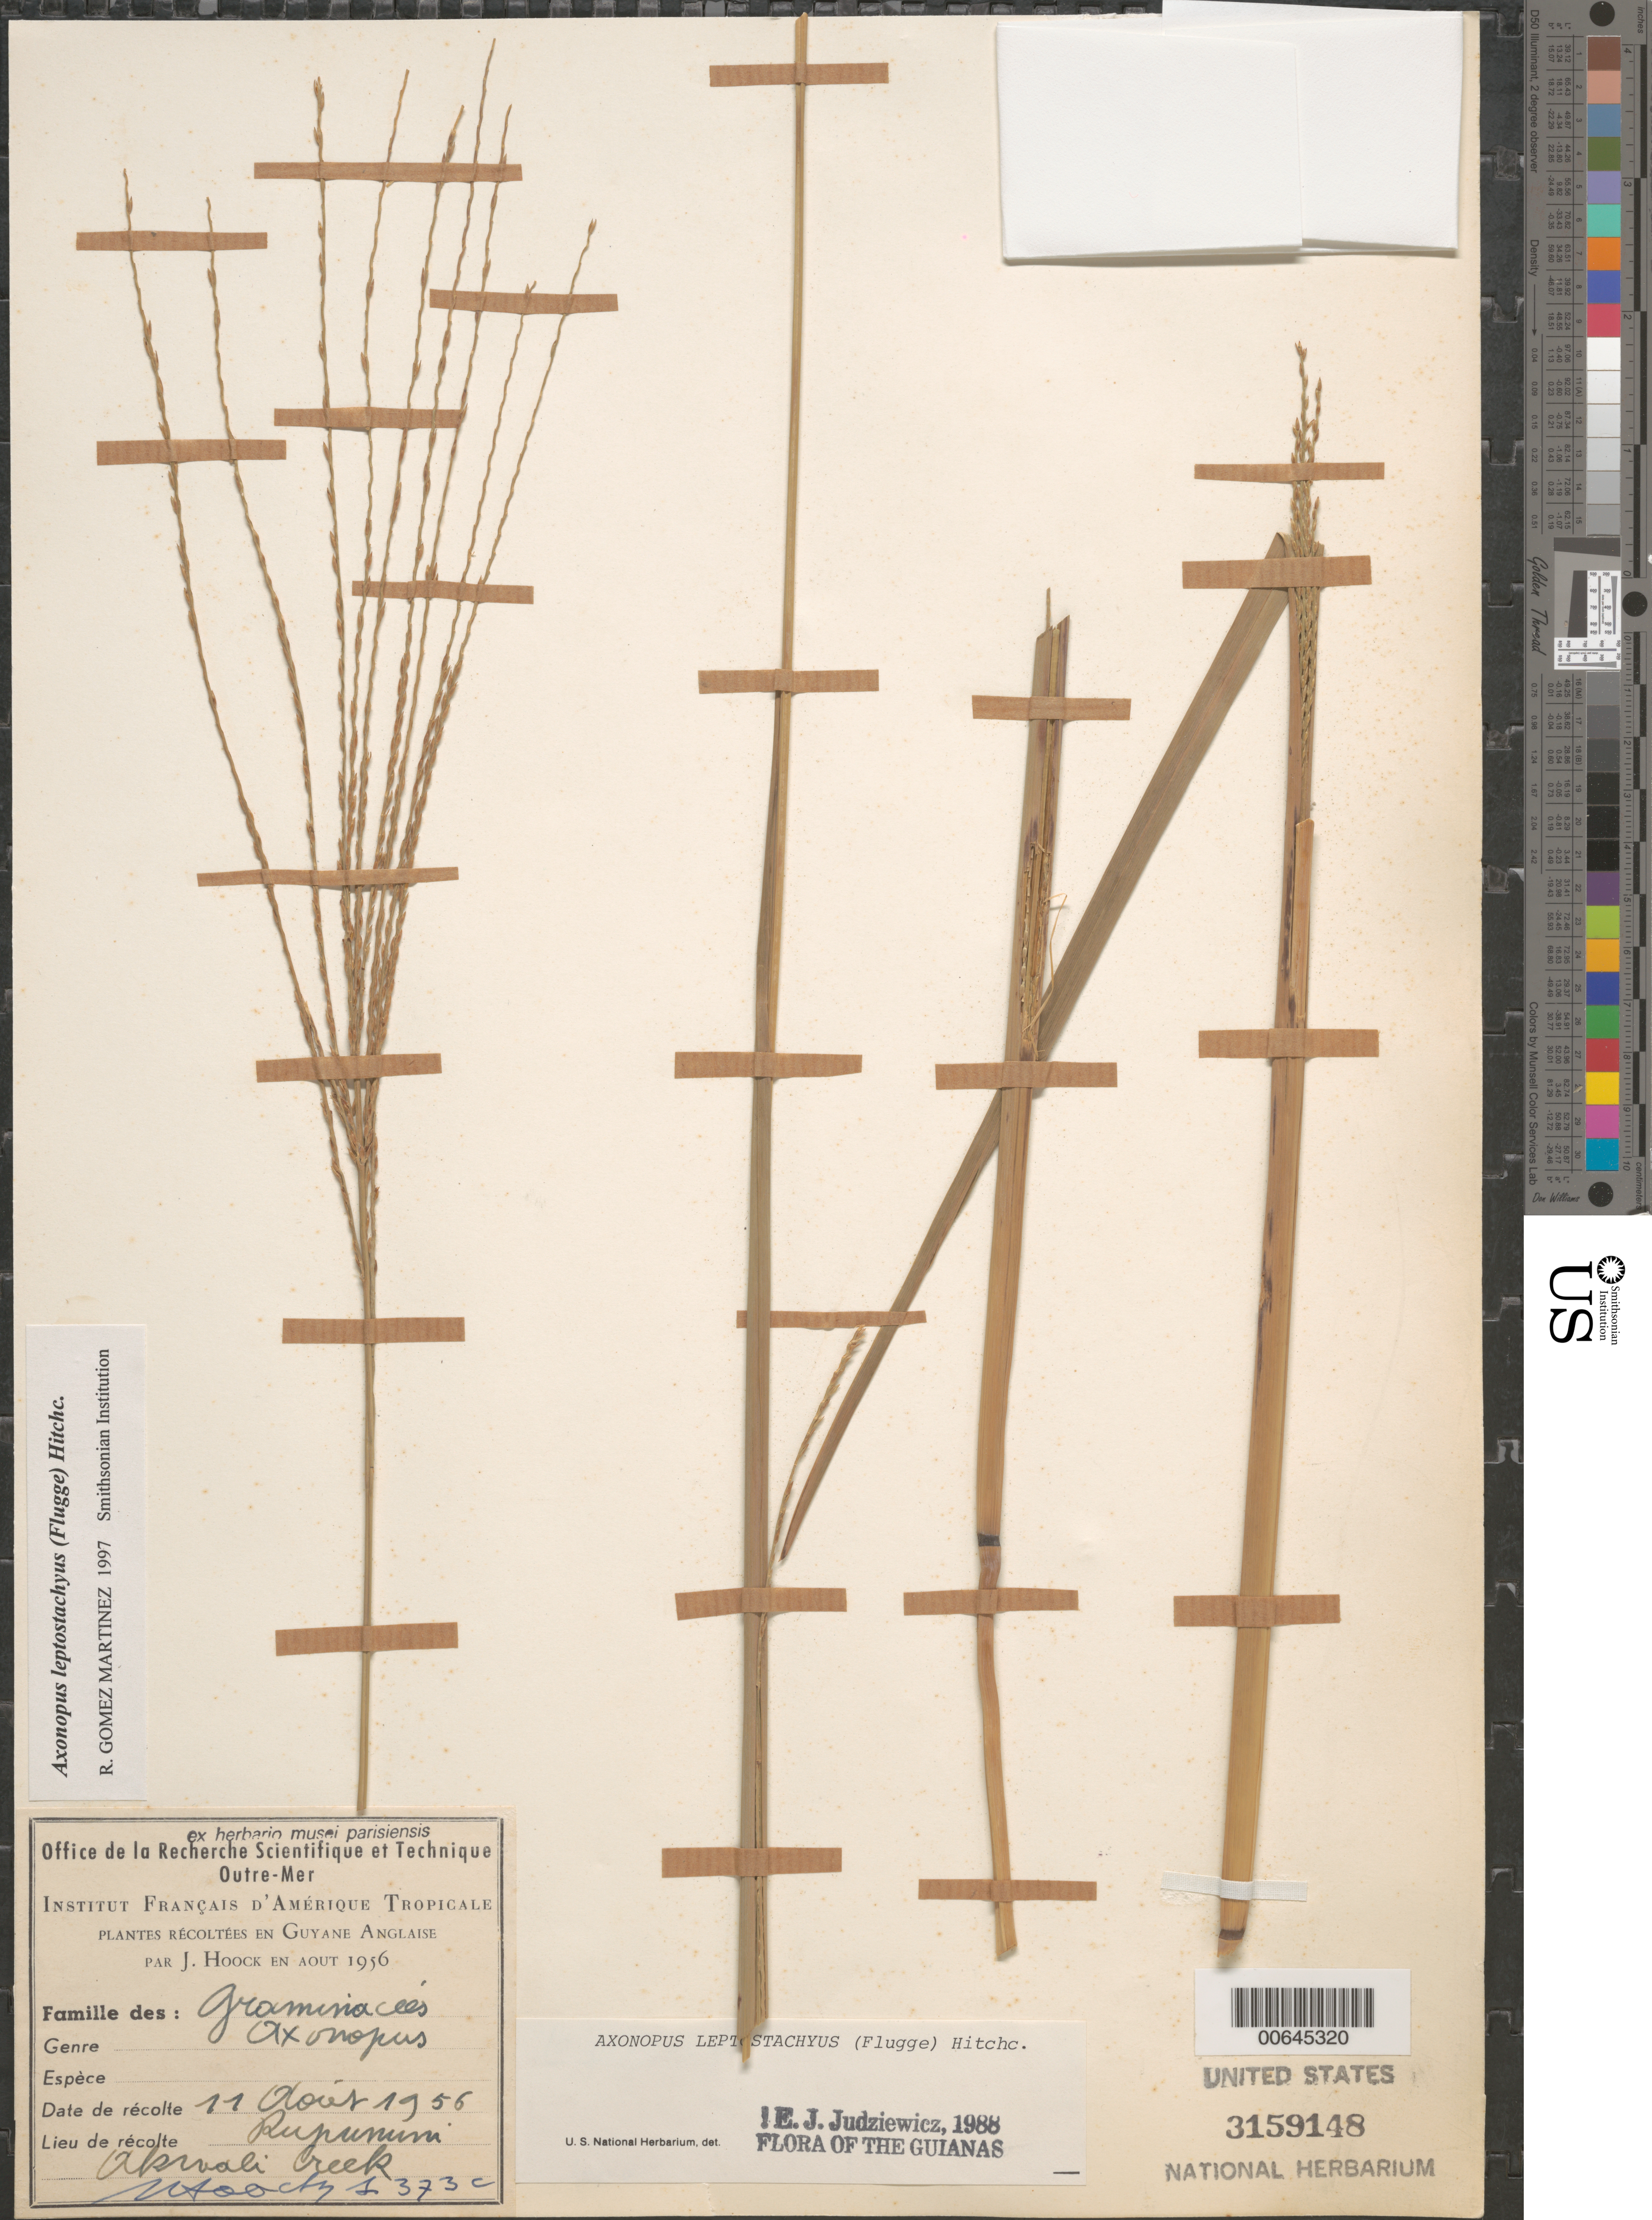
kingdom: Plantae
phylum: Tracheophyta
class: Liliopsida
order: Poales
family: Poaceae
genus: Axonopus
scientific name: Axonopus leptostachyus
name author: (Flüggé) Hitchc.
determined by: Judziewicz, E. J.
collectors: J. Hoock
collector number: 1373 c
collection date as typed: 11-Aug-56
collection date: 1956-08-11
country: Guyana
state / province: U. Takutu-U. Essequibo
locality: Rupununi, Route d'Akwali Creek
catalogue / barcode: US 3159148